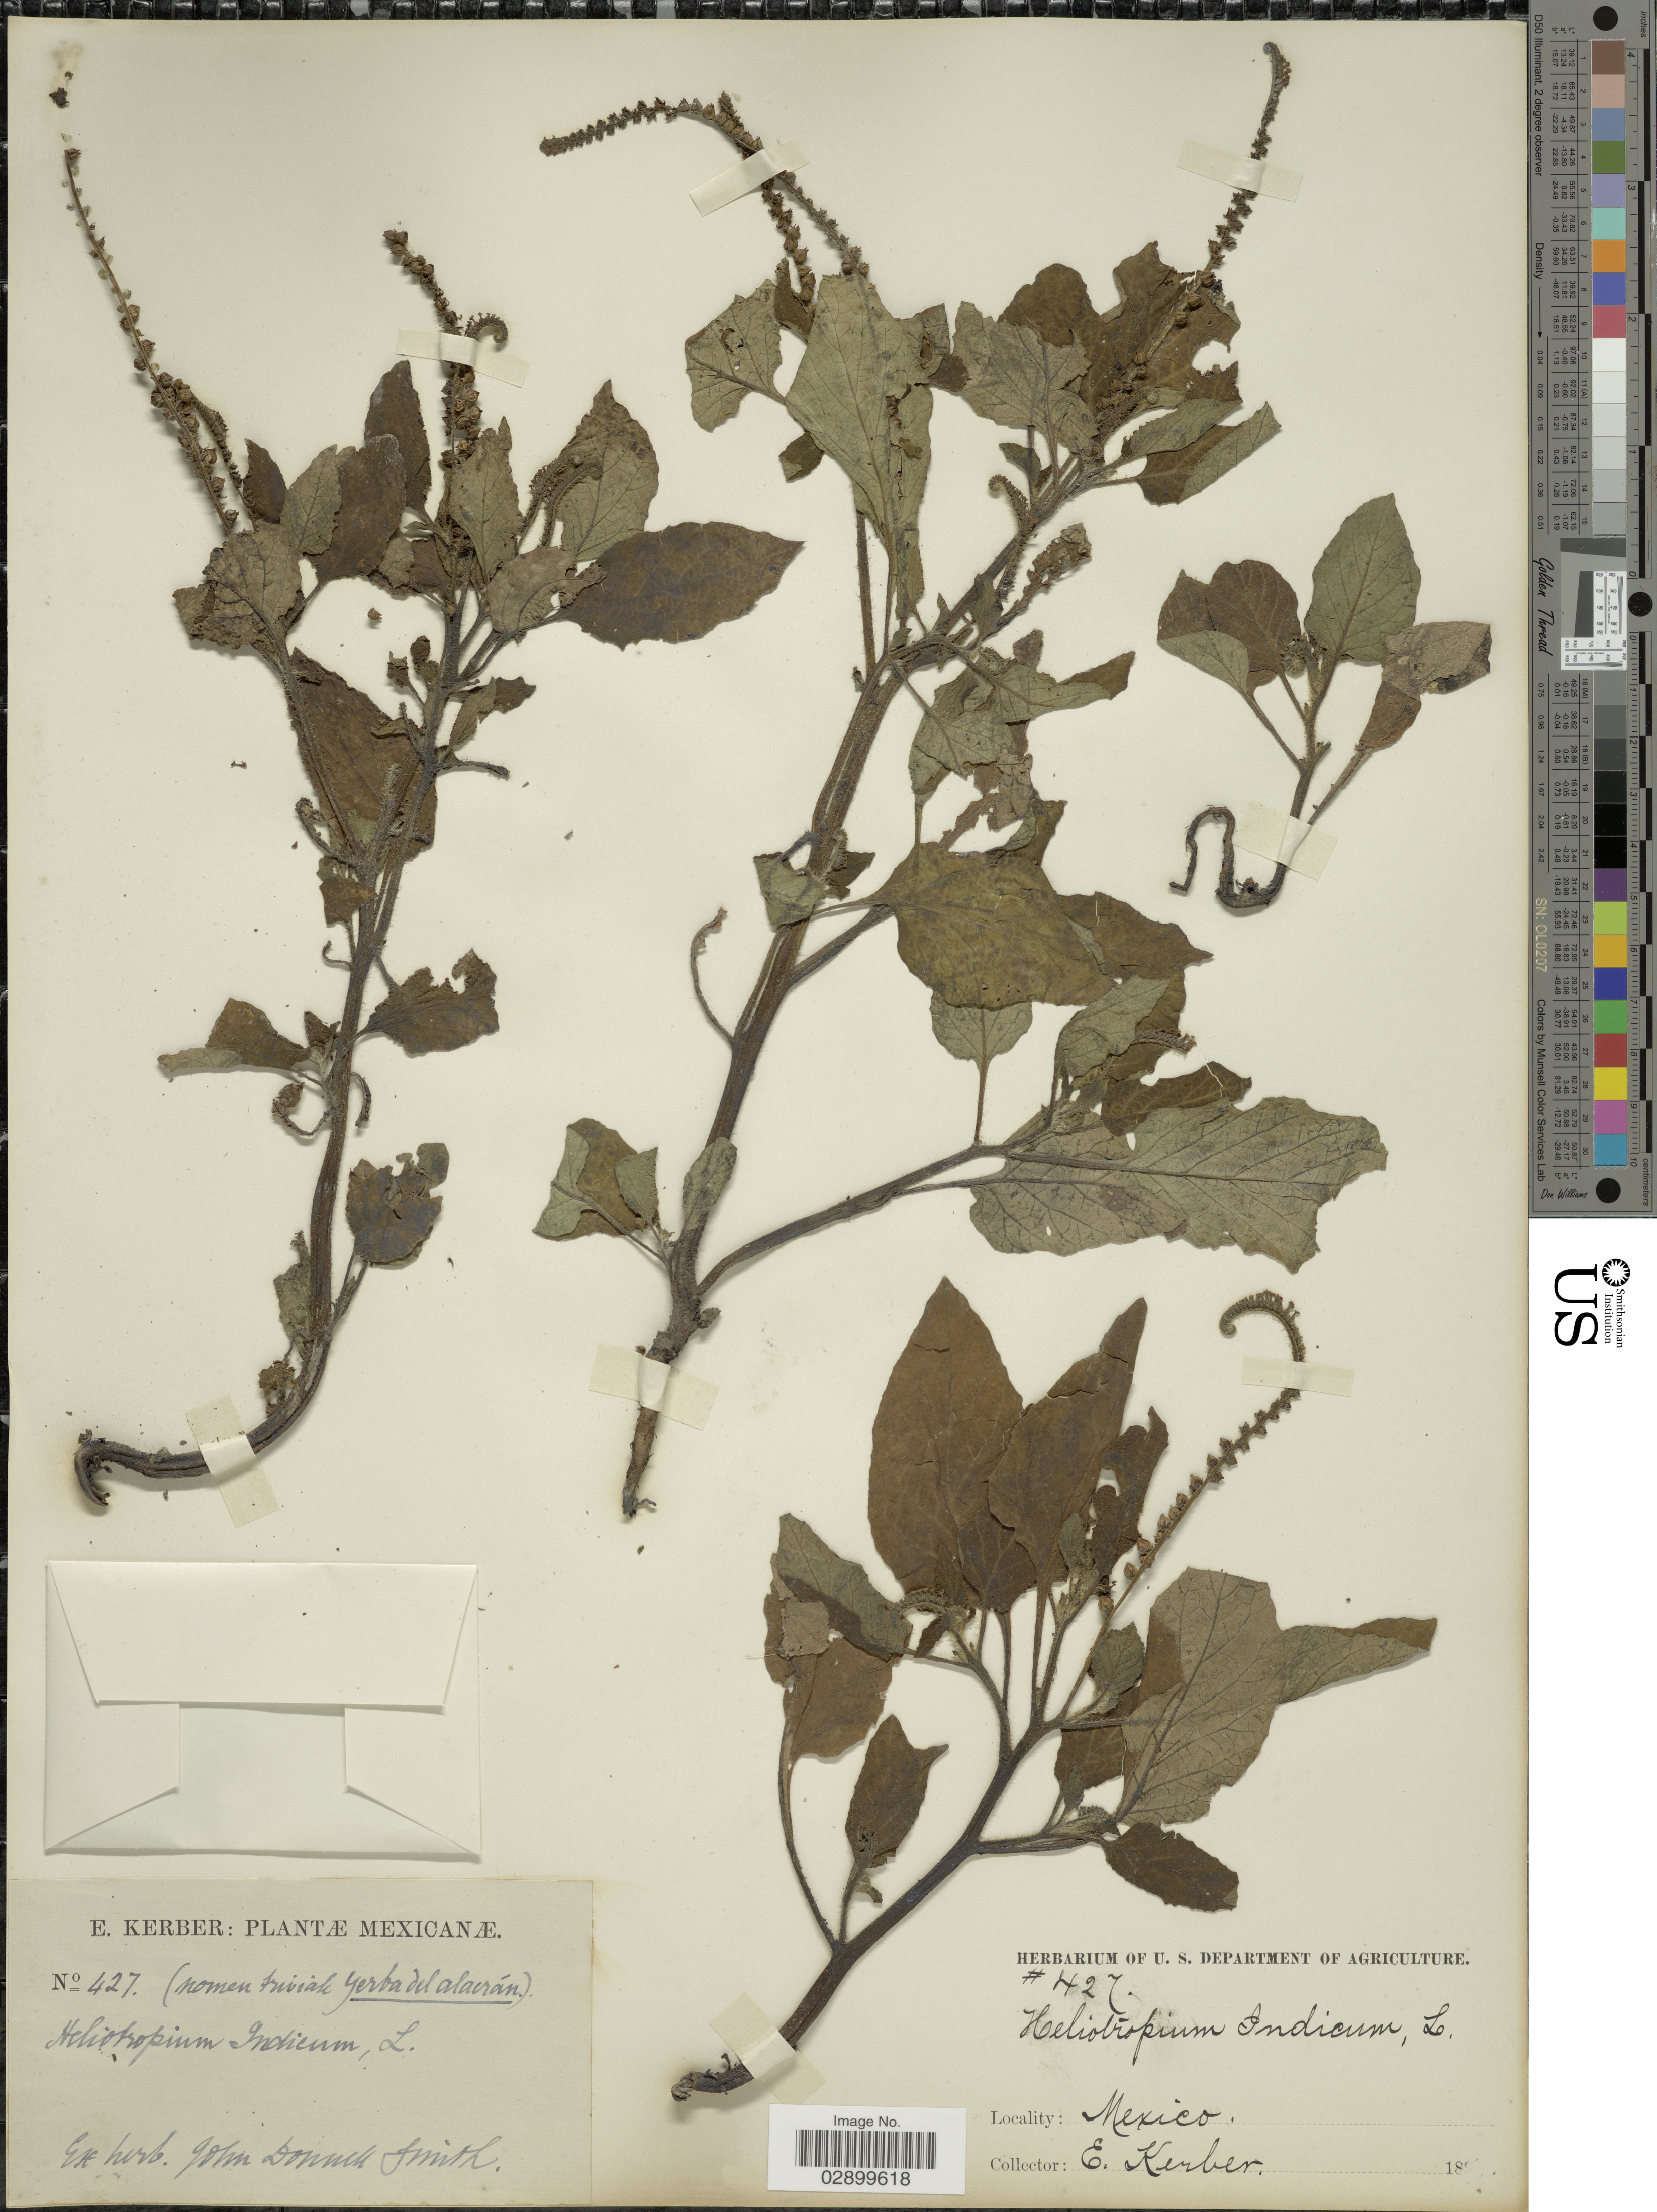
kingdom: Plantae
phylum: Tracheophyta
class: Magnoliopsida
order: Boraginales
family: Heliotropiaceae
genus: Heliotropium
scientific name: Heliotropium indicum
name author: L.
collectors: E. Kerber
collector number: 427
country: Mexico